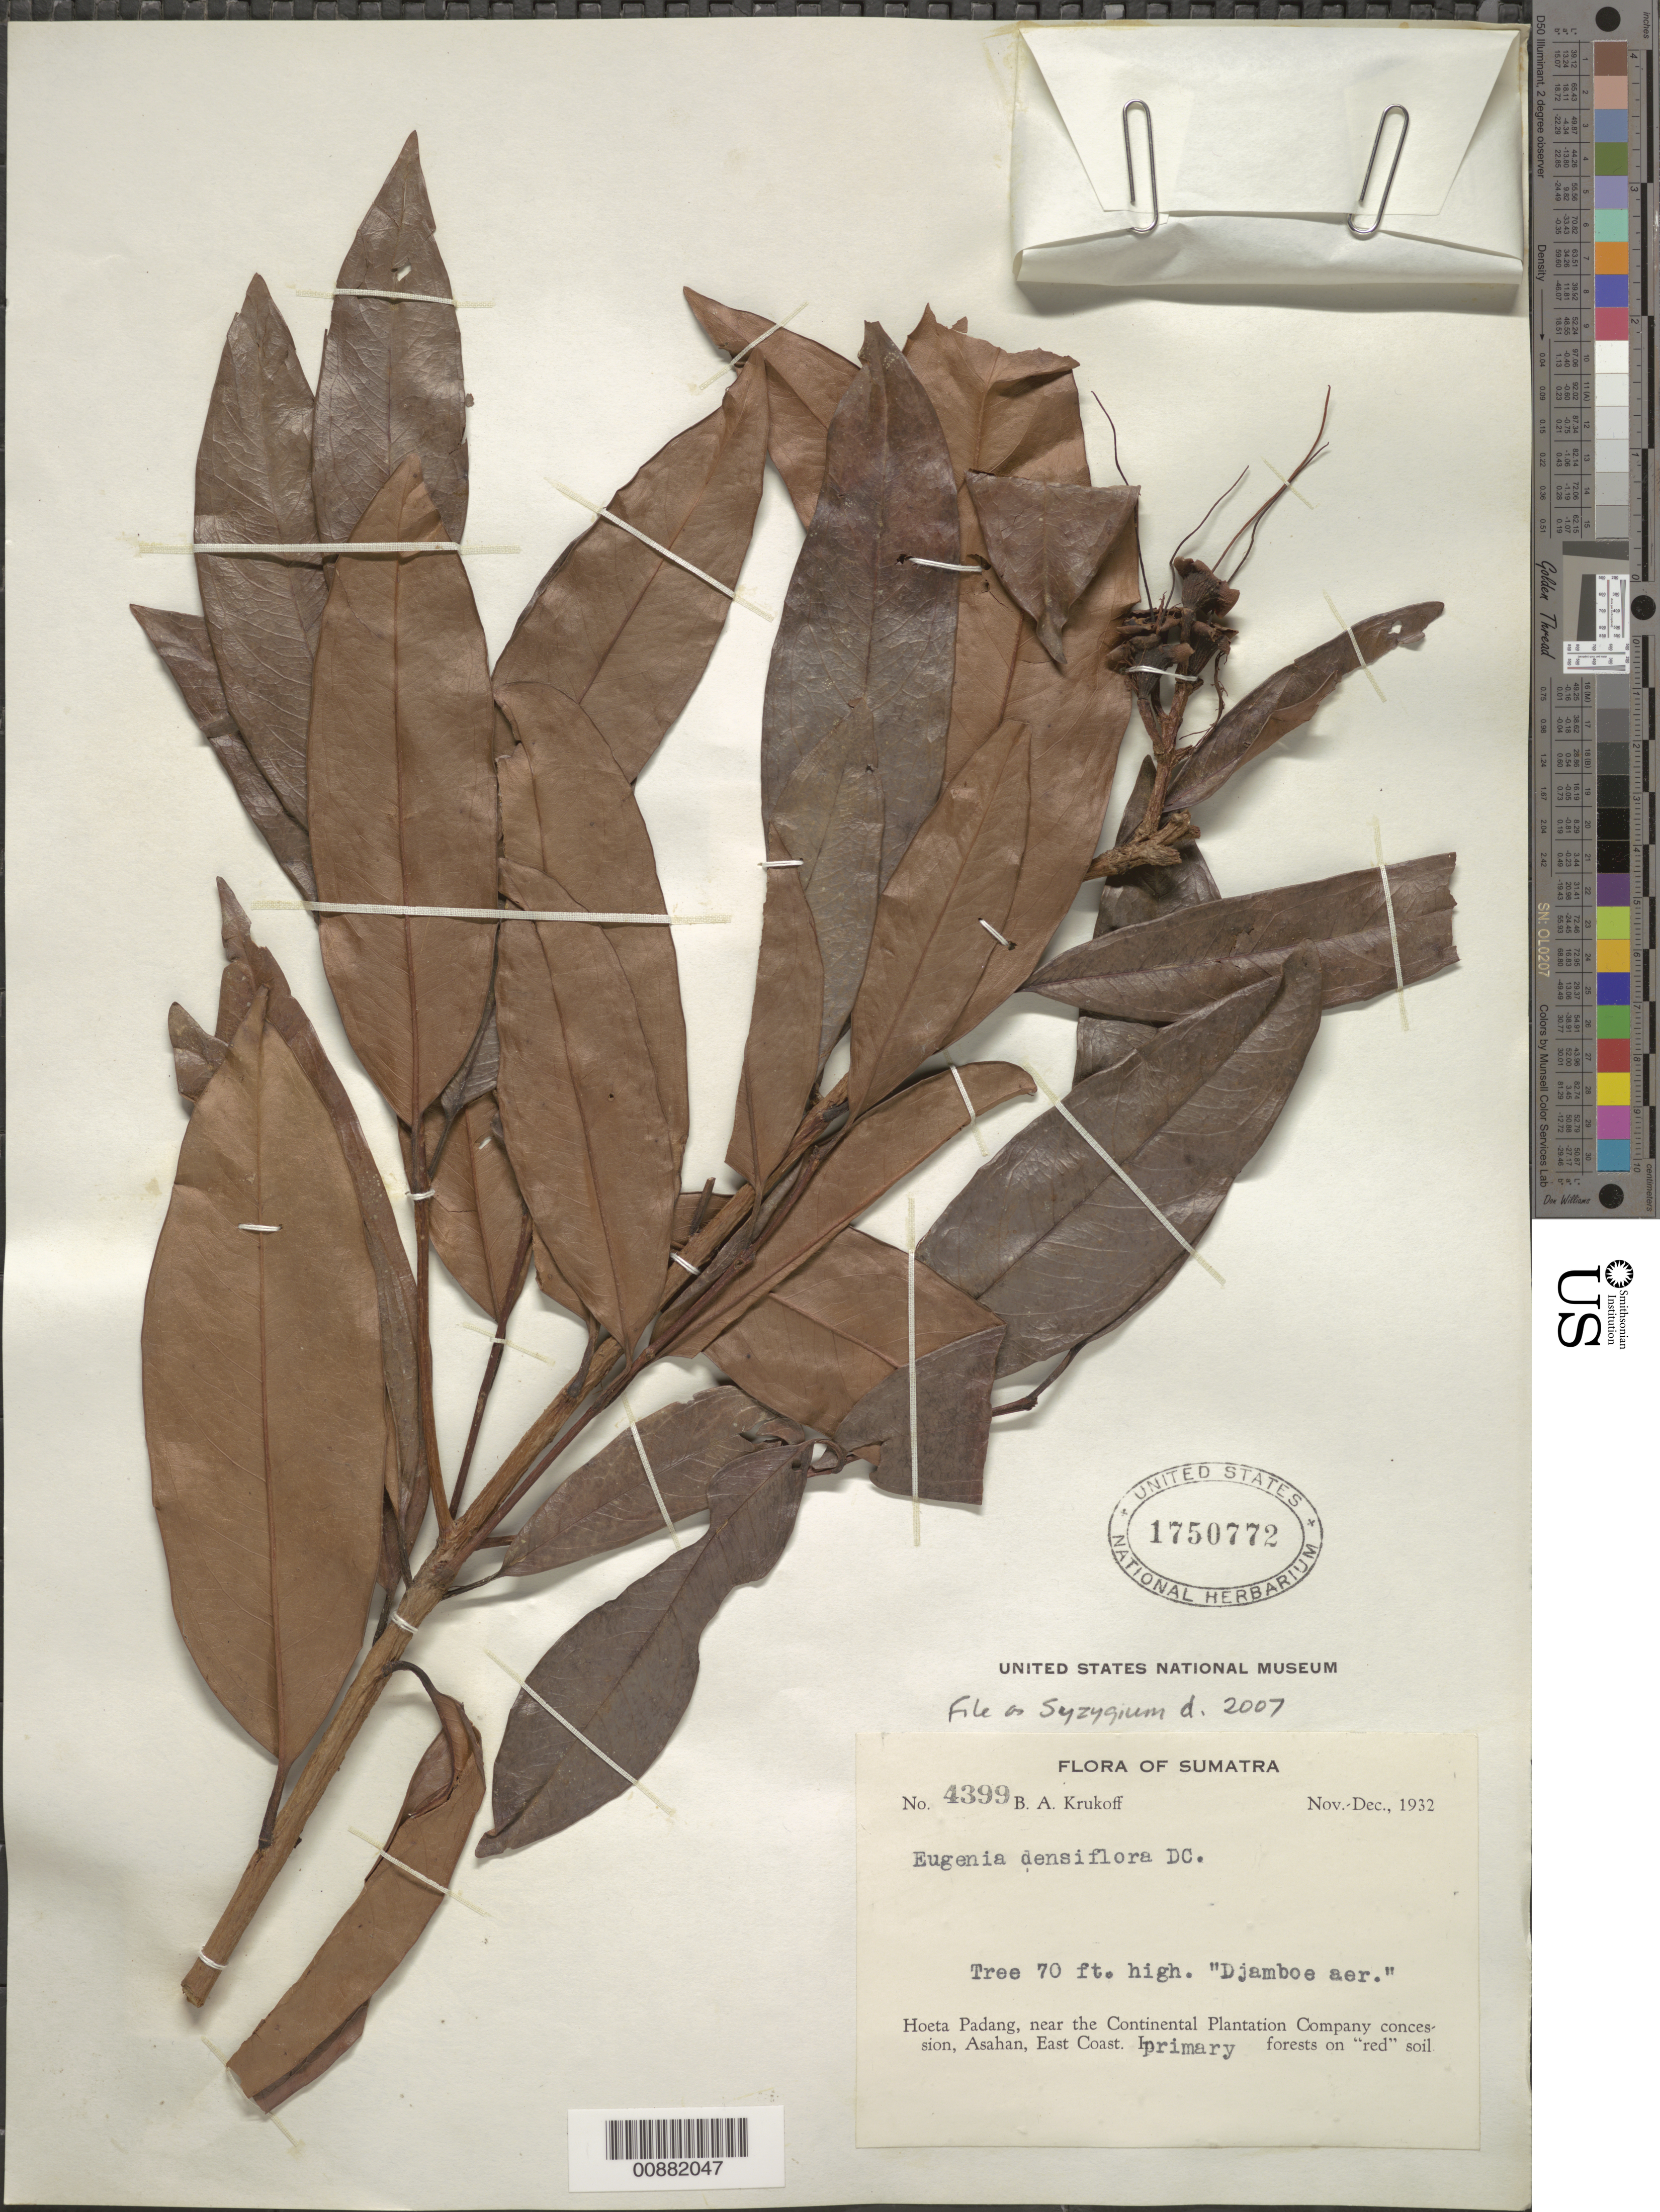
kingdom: Plantae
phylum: Tracheophyta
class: Magnoliopsida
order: Myrtales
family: Myrtaceae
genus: Syzygium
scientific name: Syzygium densiflorum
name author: Brongn. & Gris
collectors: B. A. Krukoff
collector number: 4399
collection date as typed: Nov 1932 to Dec 1932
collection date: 1932-11/1932-12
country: Indonesia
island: Sumatra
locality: Hoeta Padan, near the Continental Plantation Company ocnsession, Asahan, East Coast.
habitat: In primary forests on "red" soil.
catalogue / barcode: US 1750772